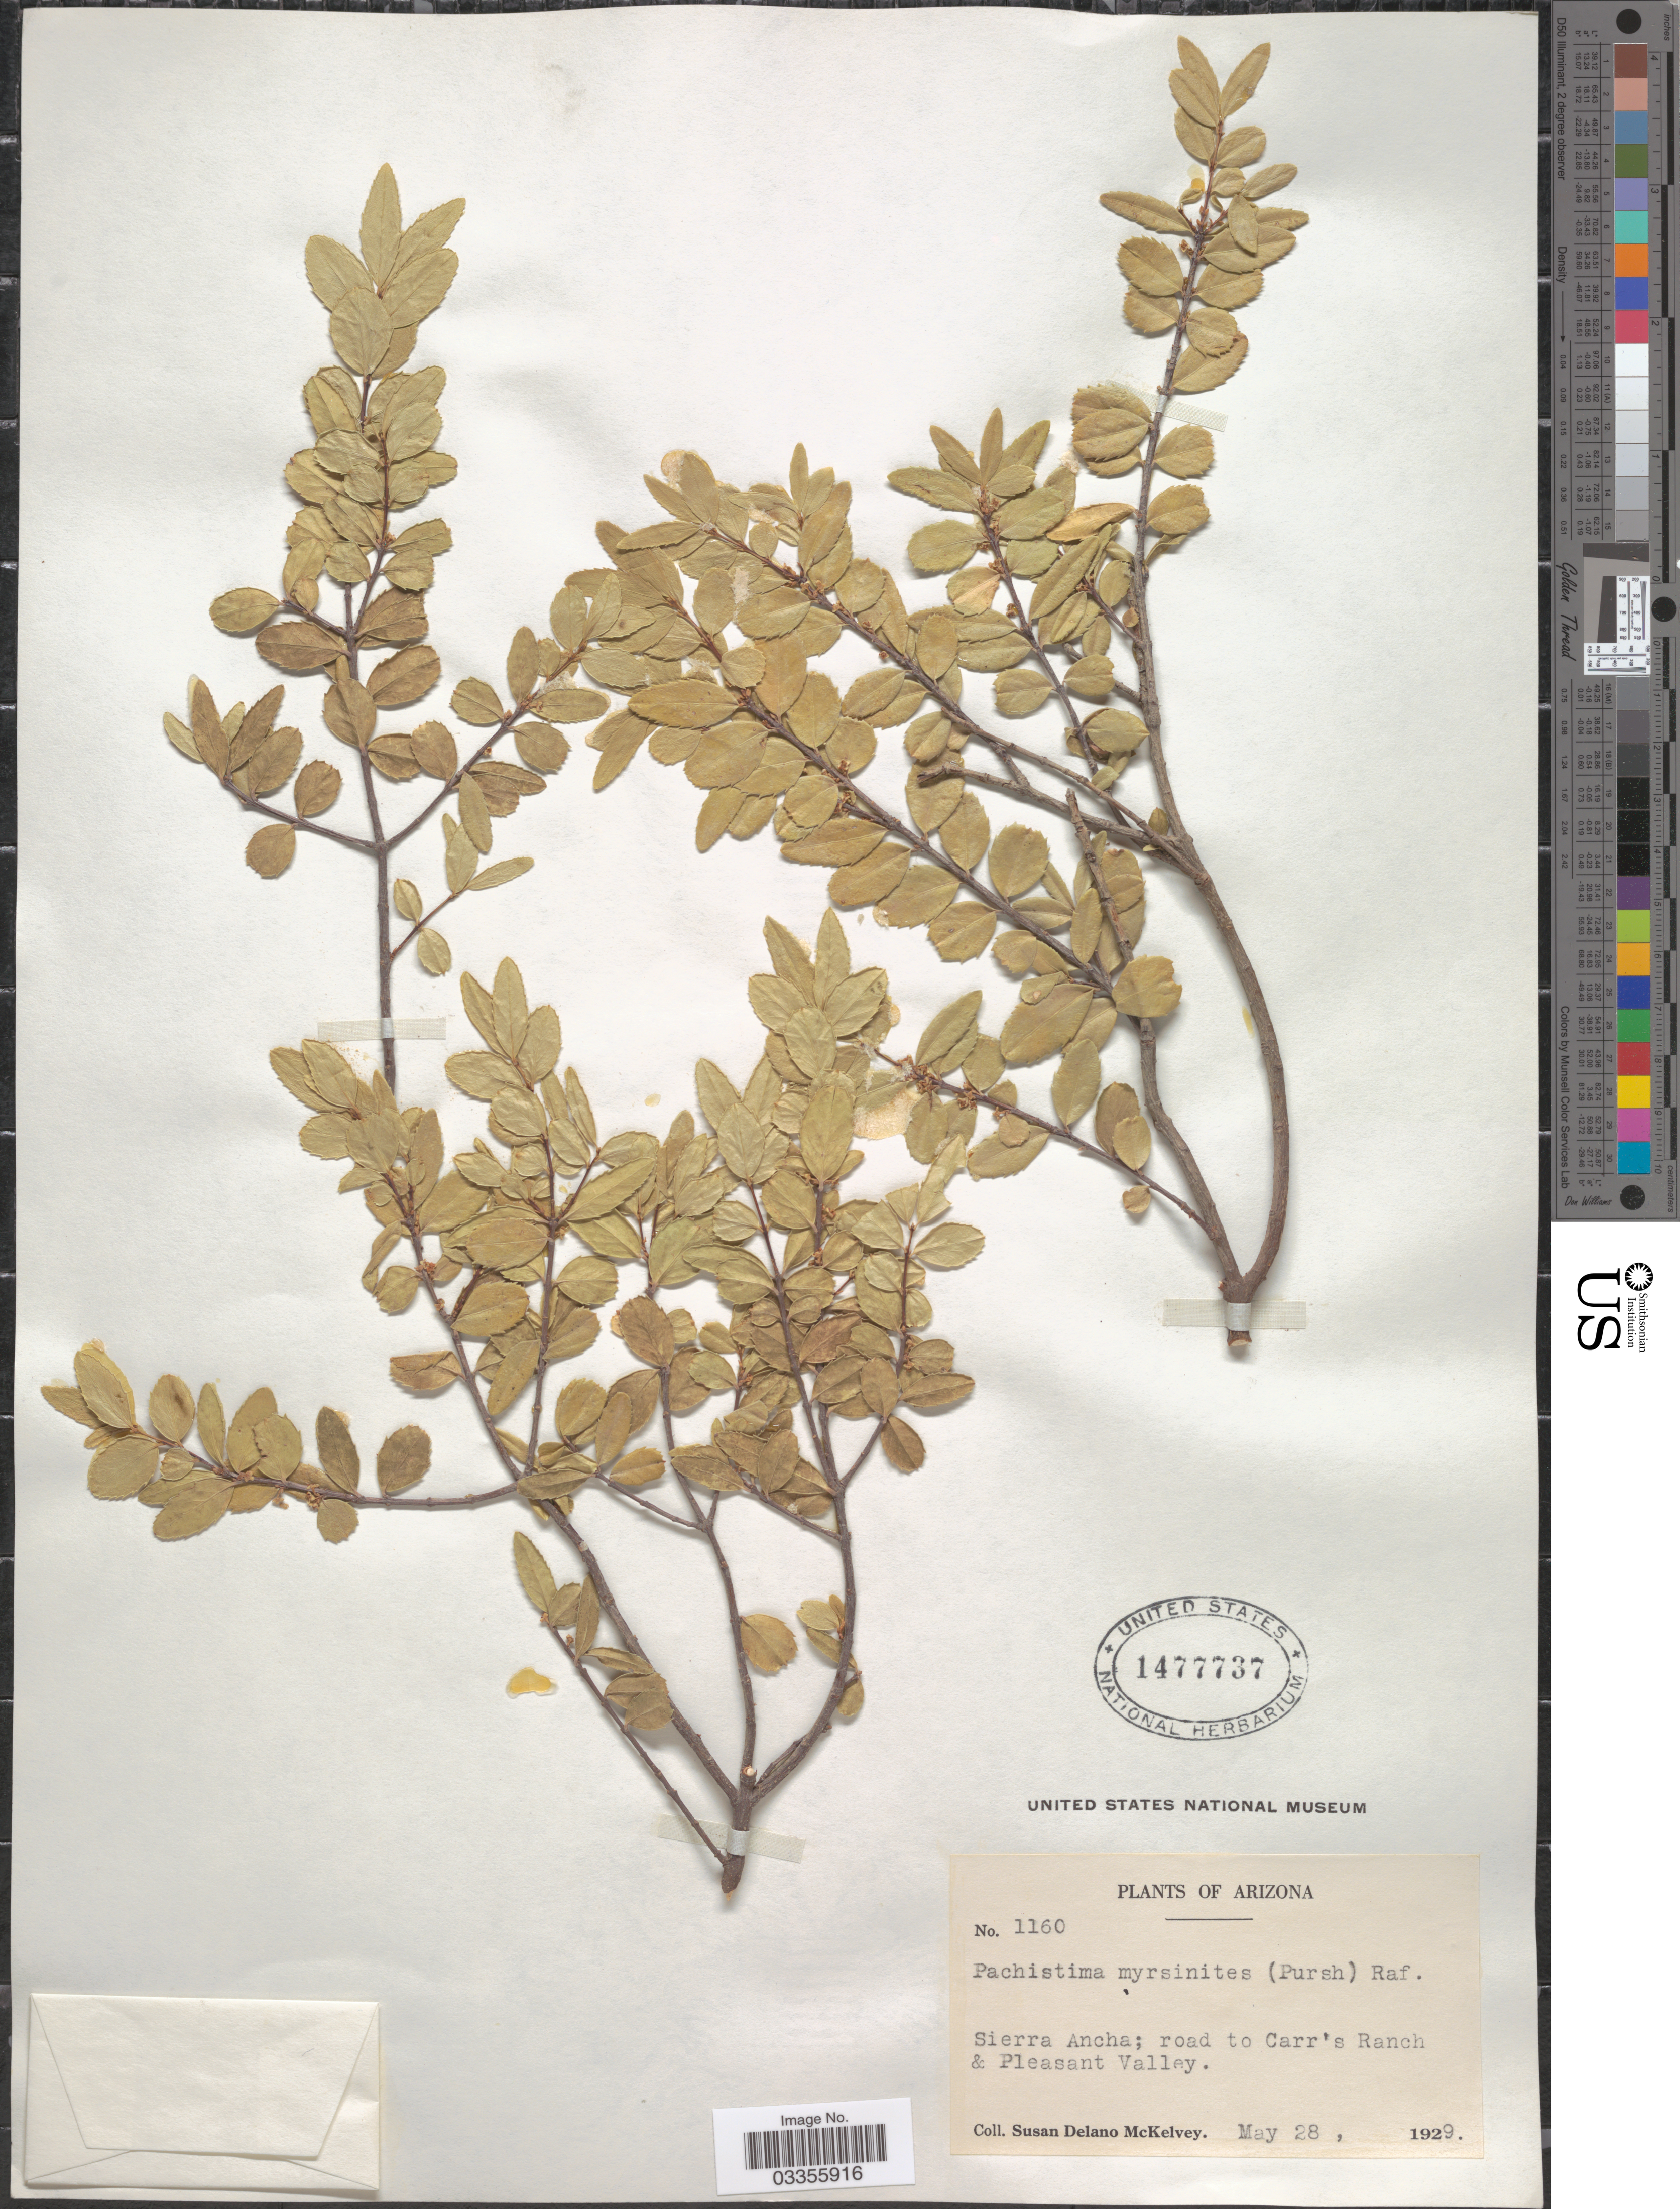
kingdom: Plantae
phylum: Tracheophyta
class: Magnoliopsida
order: Celastrales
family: Celastraceae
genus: Paxistima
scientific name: Paxistima myrsinites subsp. myrsinites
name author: (Pursh) Raf.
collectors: S. A. McKelvey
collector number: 1160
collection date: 1929-05-28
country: United States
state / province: Arizona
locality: Sierra Ancha; road to Carr's Ranch & Pleasant Valley.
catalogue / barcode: US 1477737